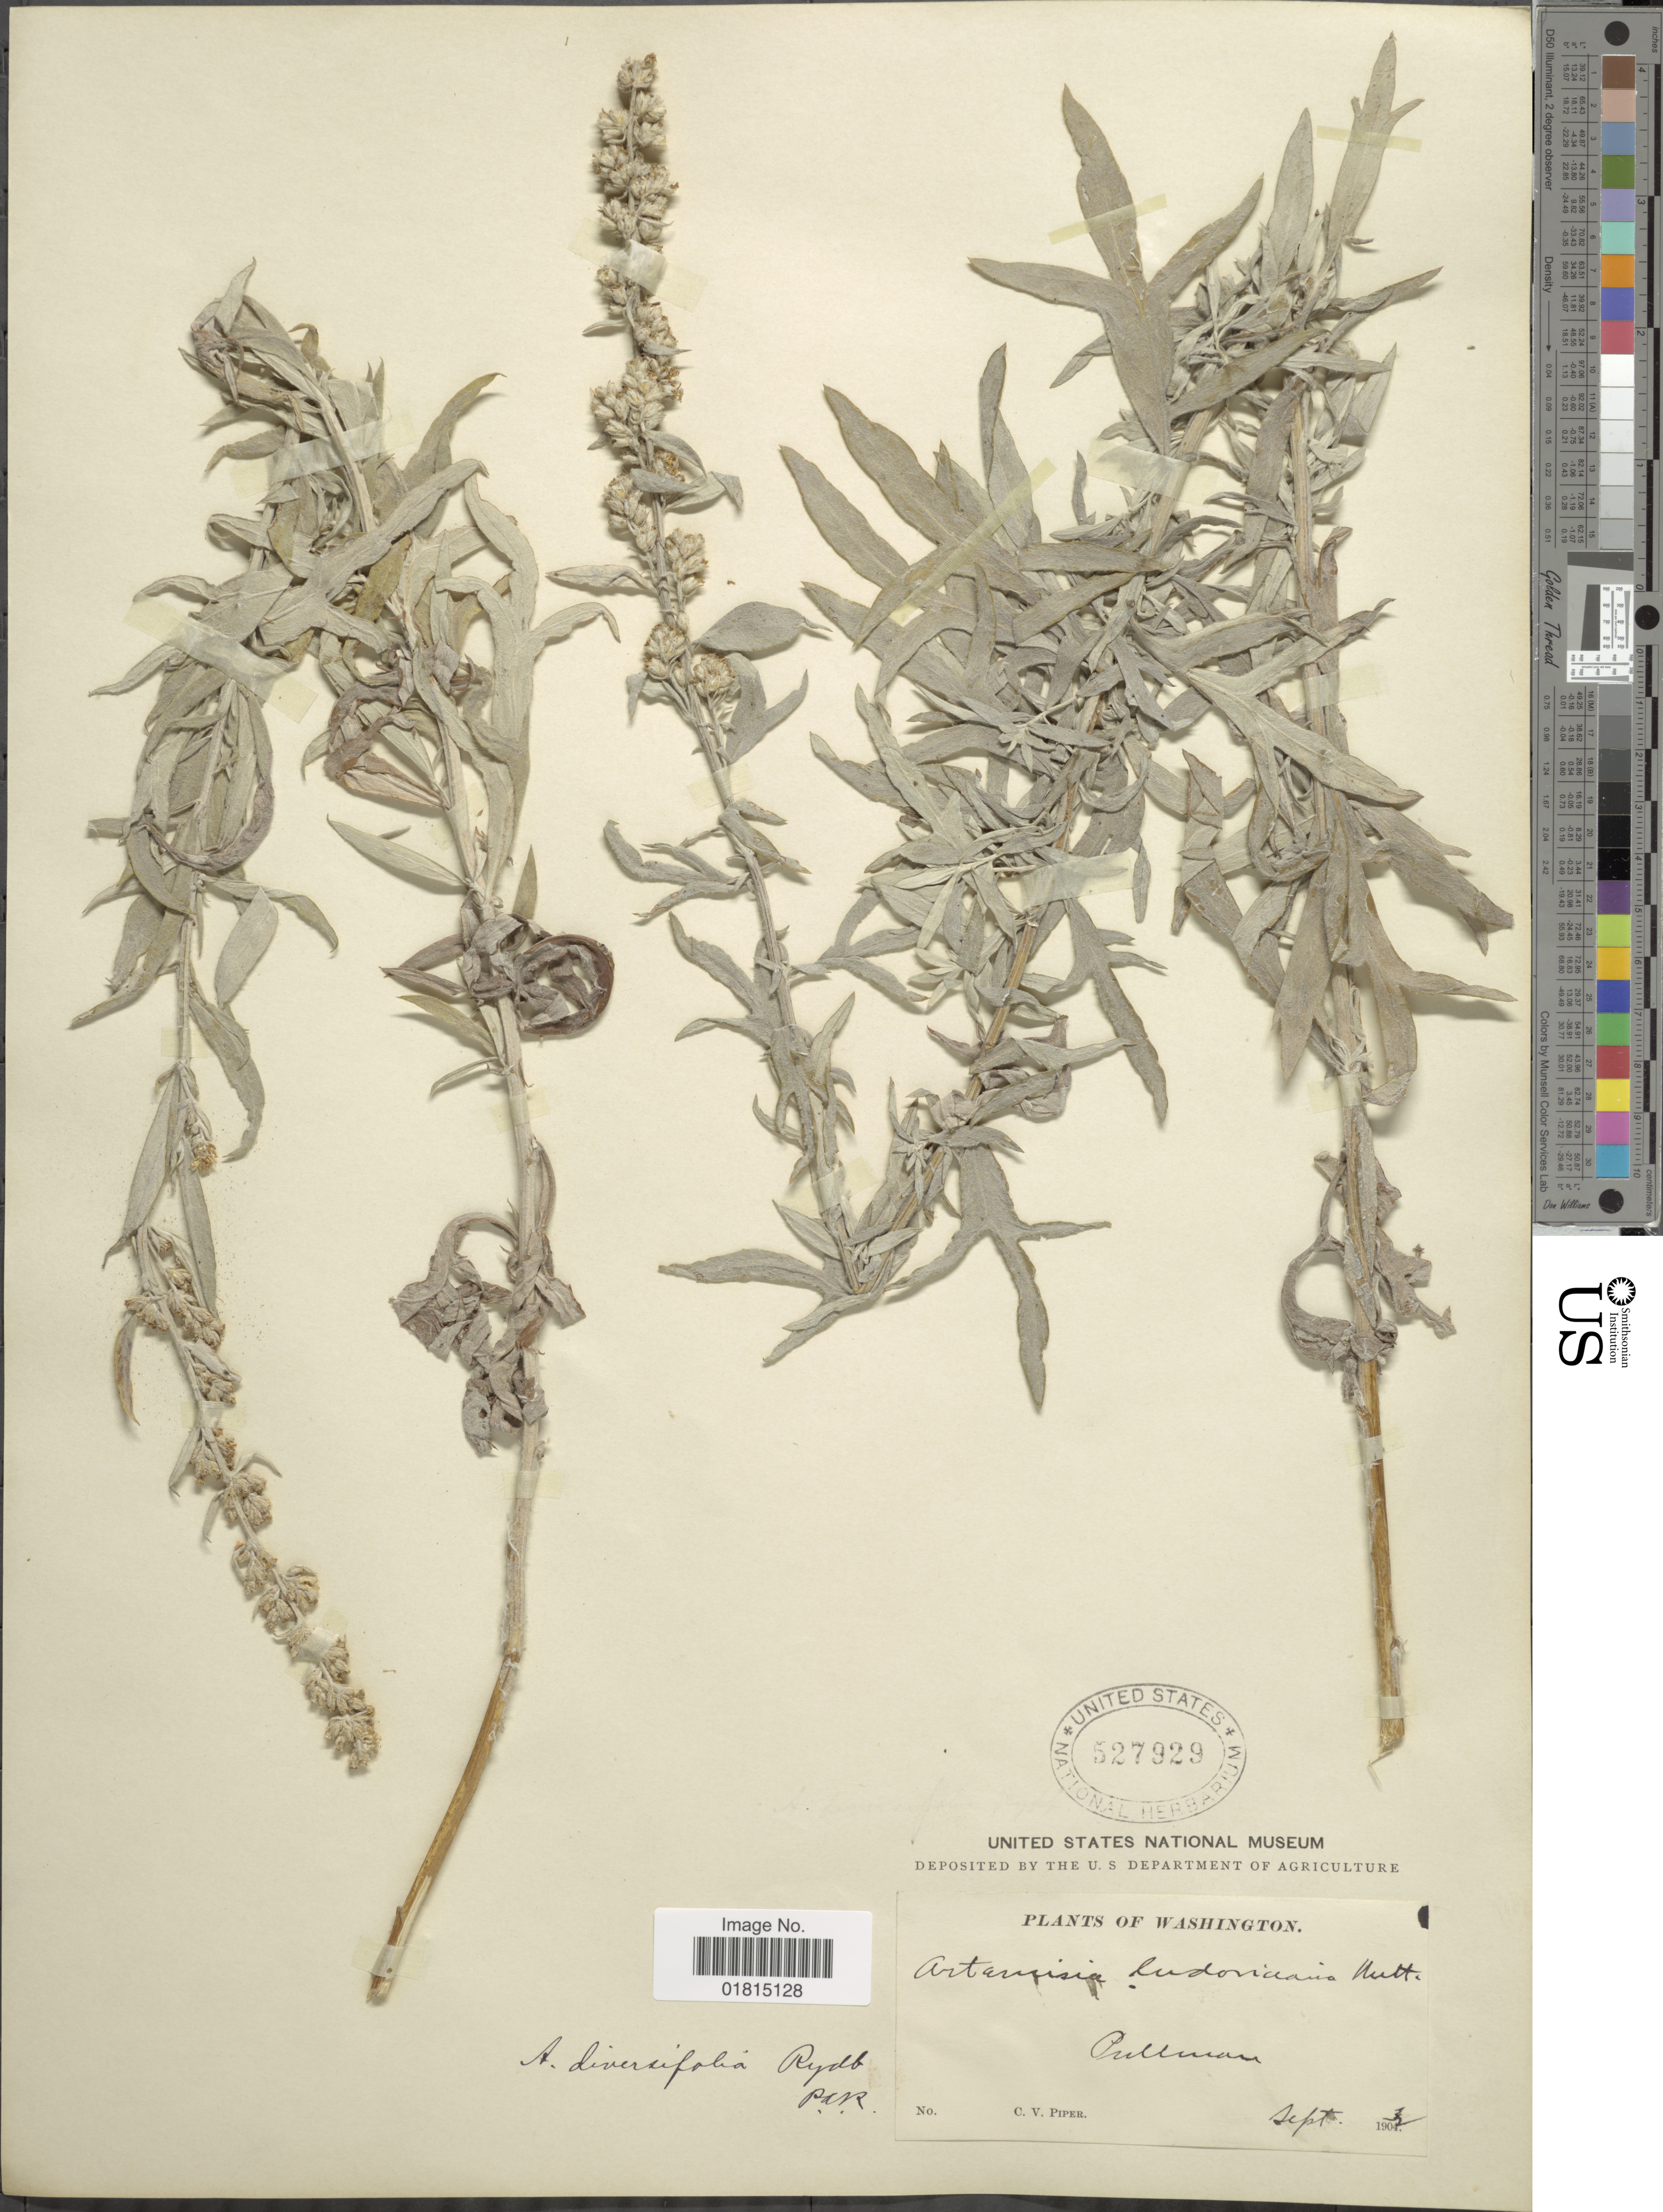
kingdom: Plantae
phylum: Tracheophyta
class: Magnoliopsida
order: Asterales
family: Asteraceae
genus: Artemisia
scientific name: Artemisia diversifolia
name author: Rydb.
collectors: C. V. Piper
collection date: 1903-09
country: United States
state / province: Washington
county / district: Whitman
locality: Pullman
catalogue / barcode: US 527929